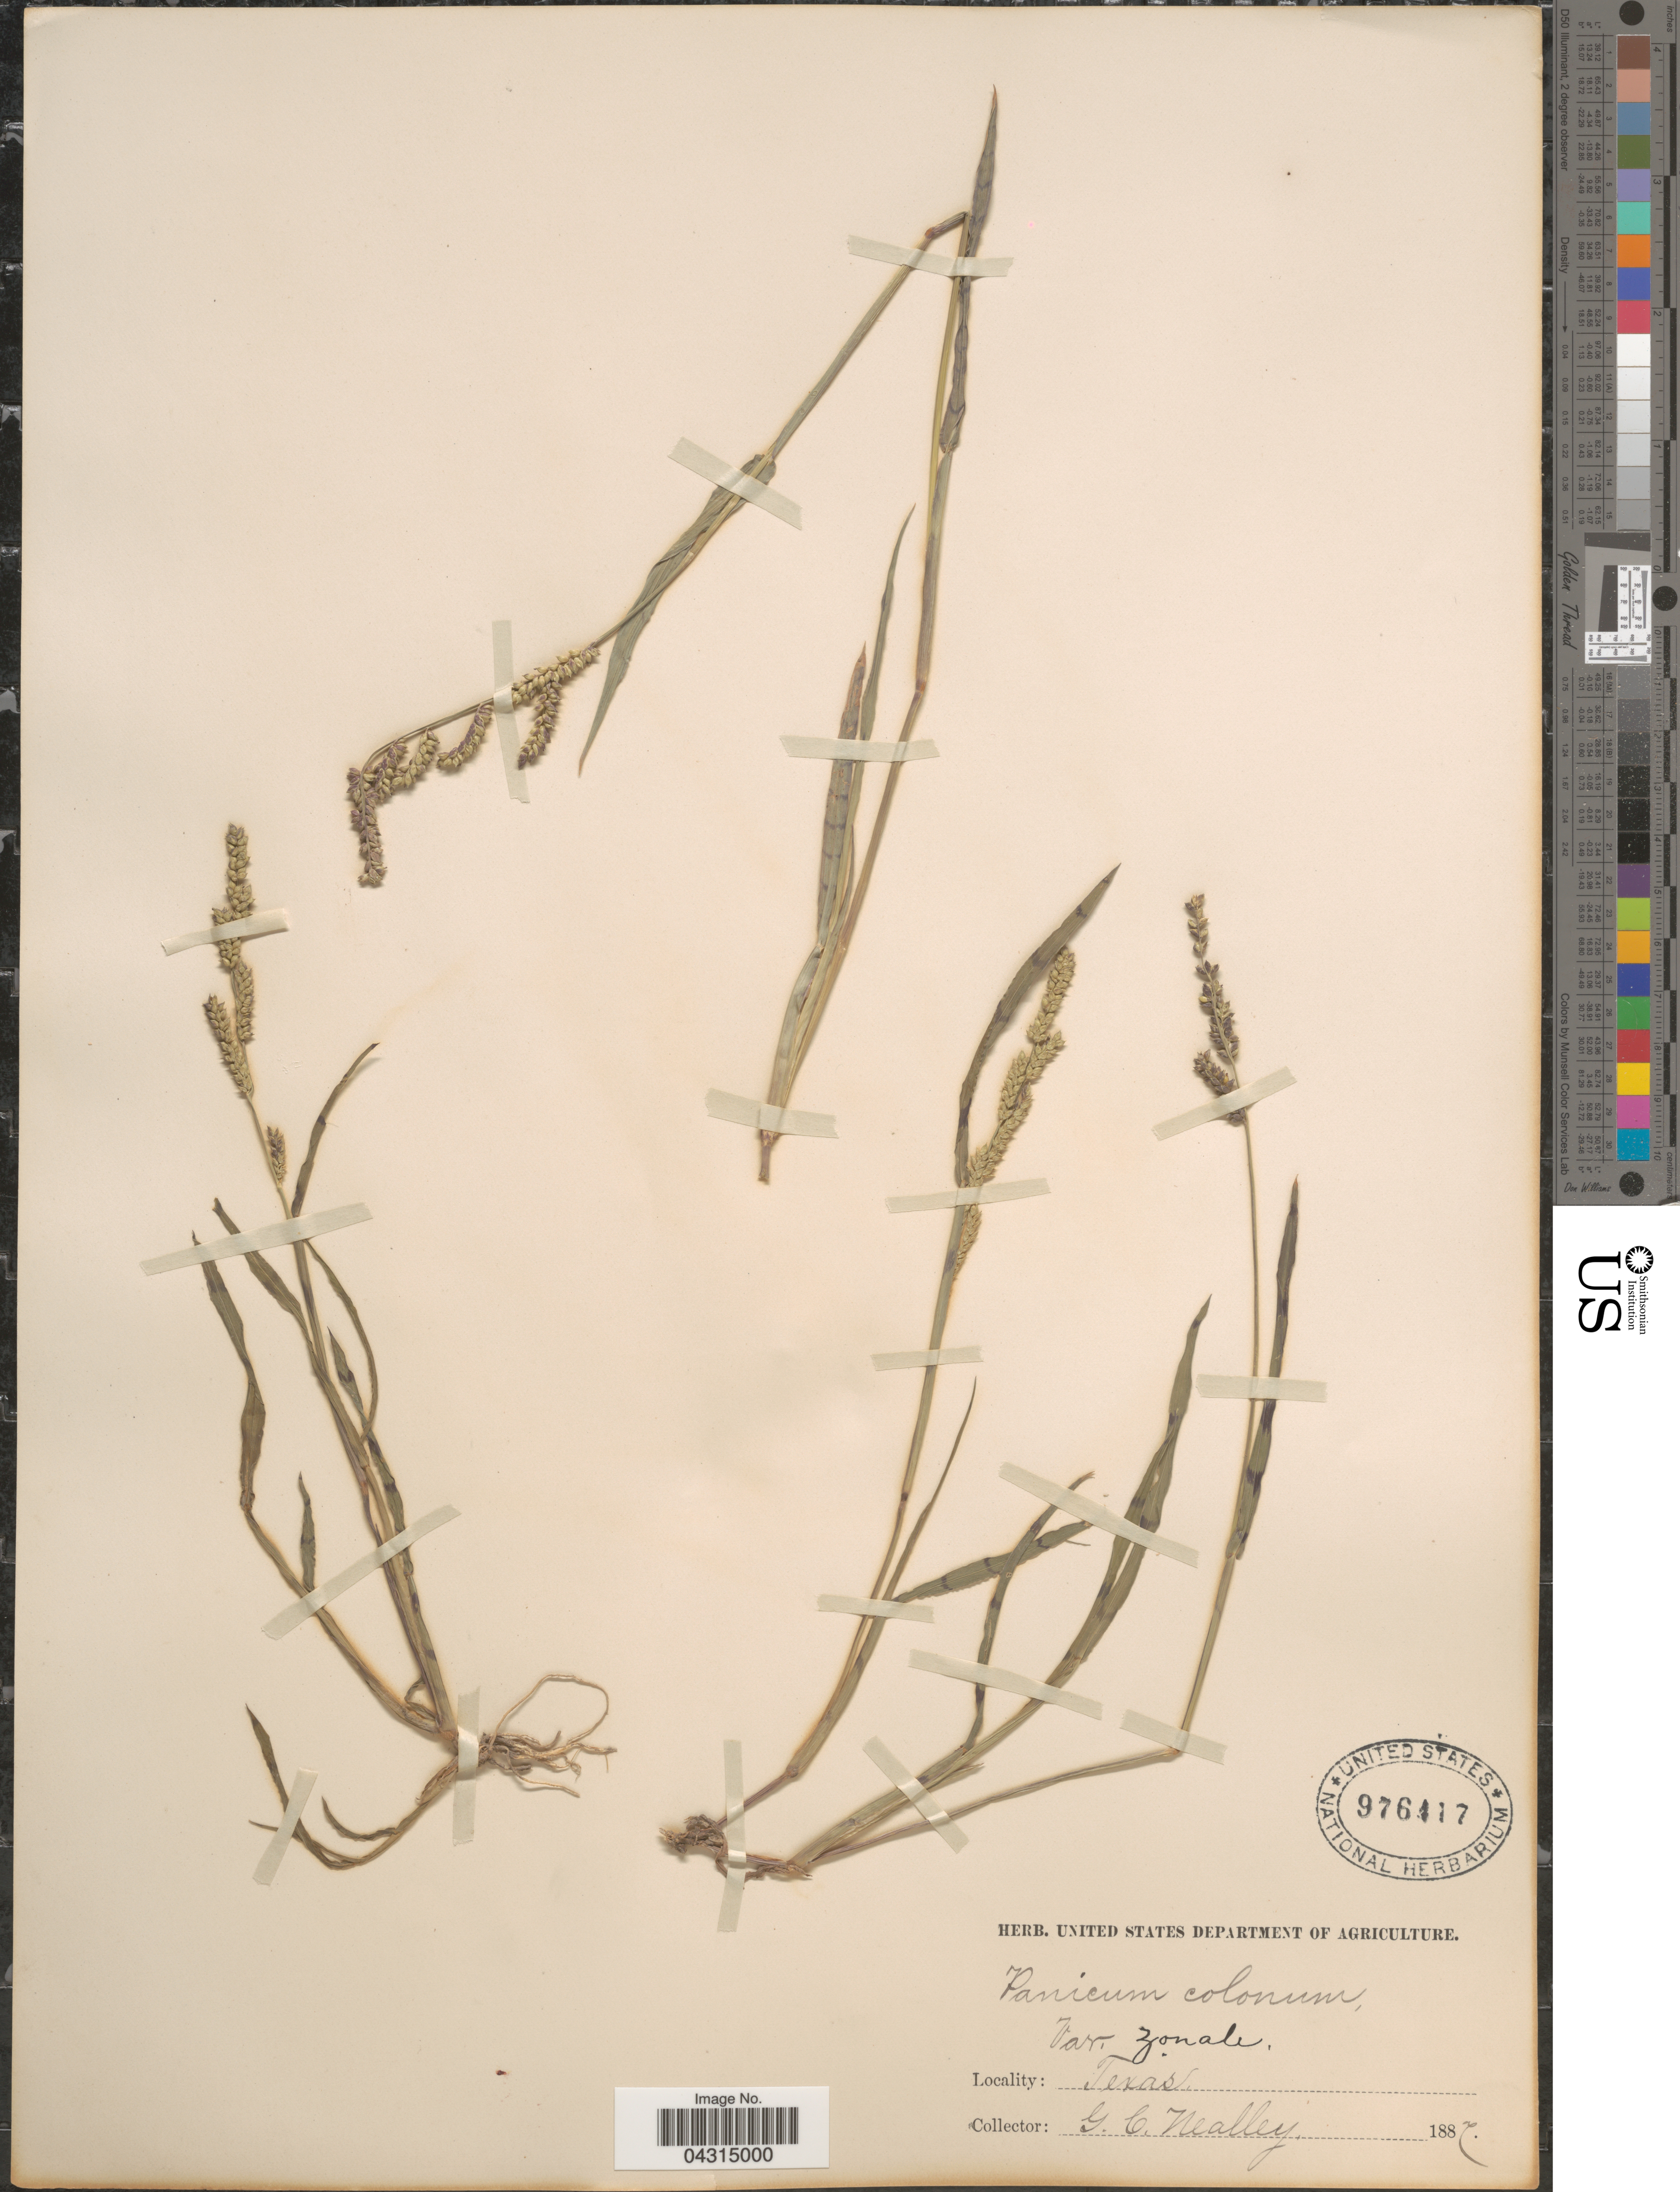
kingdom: Plantae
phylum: Tracheophyta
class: Liliopsida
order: Poales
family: Poaceae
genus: Echinochloa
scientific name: Echinochloa colona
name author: (L.) Link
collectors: G. C. Nealley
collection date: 1887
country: United States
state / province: Texas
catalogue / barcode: US 976417